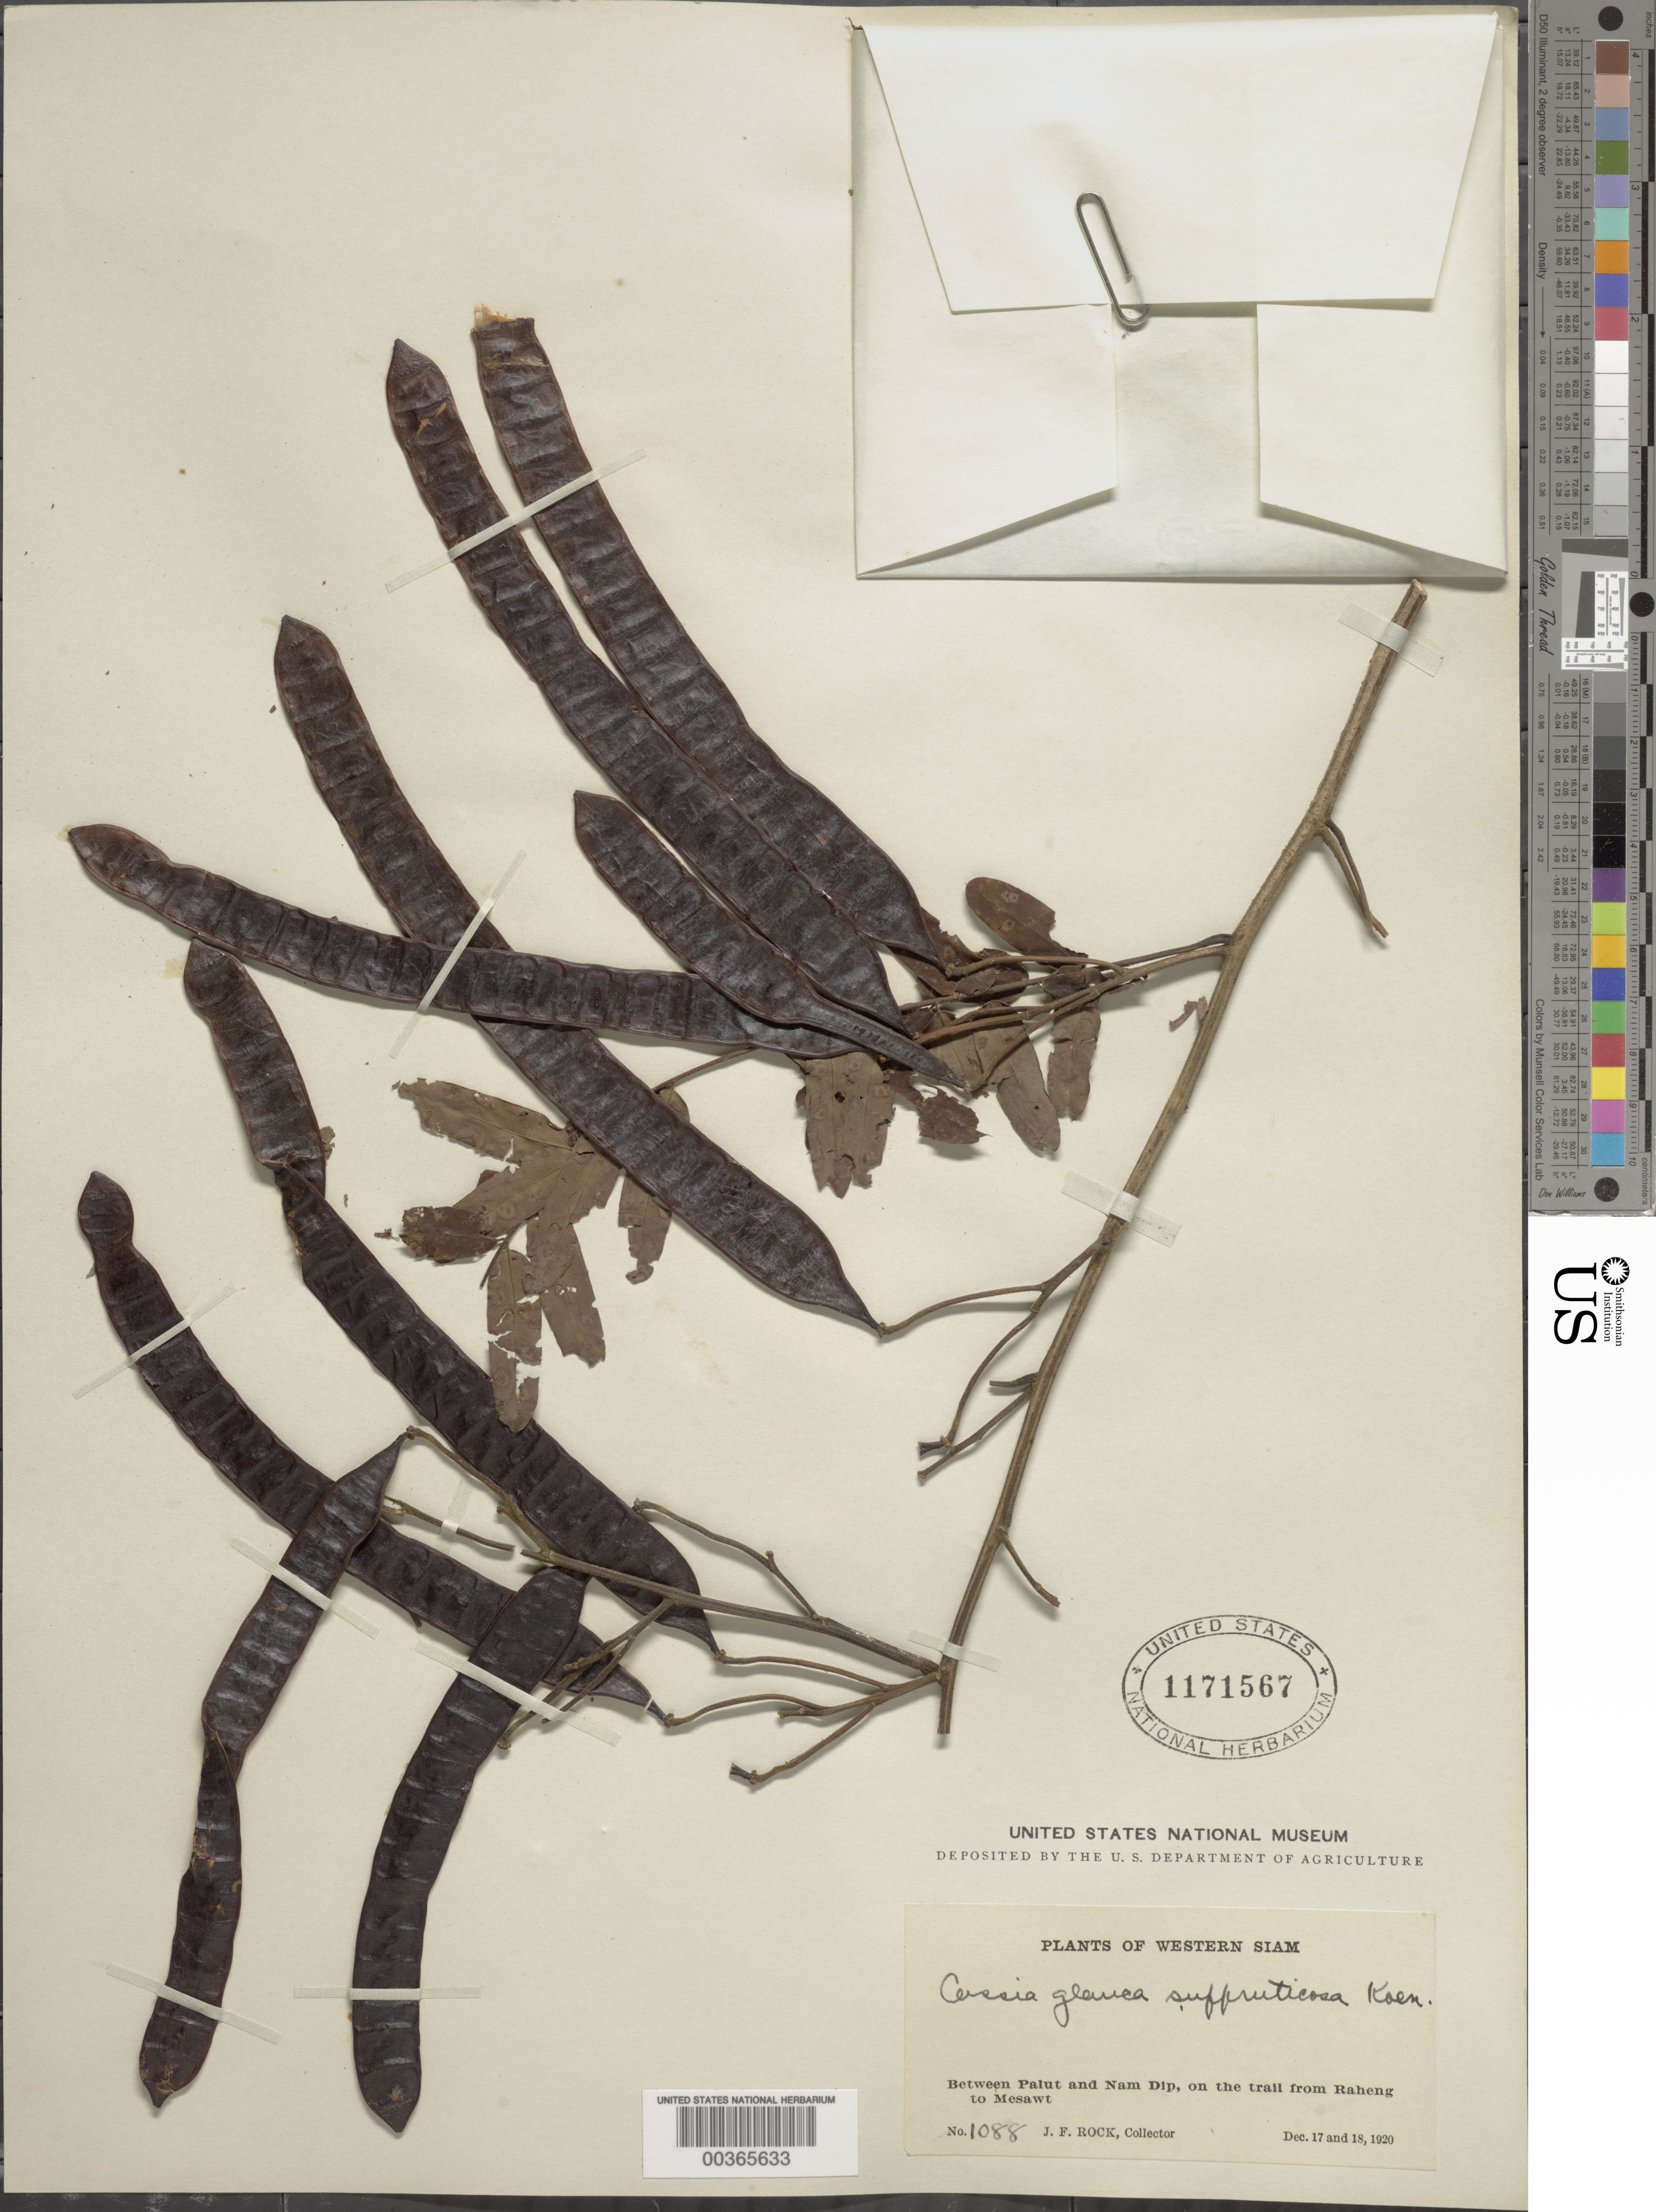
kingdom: Plantae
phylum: Tracheophyta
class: Magnoliopsida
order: Fabales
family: Fabaceae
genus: Senna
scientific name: Senna surattensis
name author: (Burm. f.) H.S. Irwin & Barneby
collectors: J. F. Rock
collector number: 1088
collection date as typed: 17 Dec 1920 and 18 Dec 1920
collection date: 1920-12-17,1920-12-18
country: Thailand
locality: Between palut and nam dip, on the trail from raheng to mesawt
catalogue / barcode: US 1171567